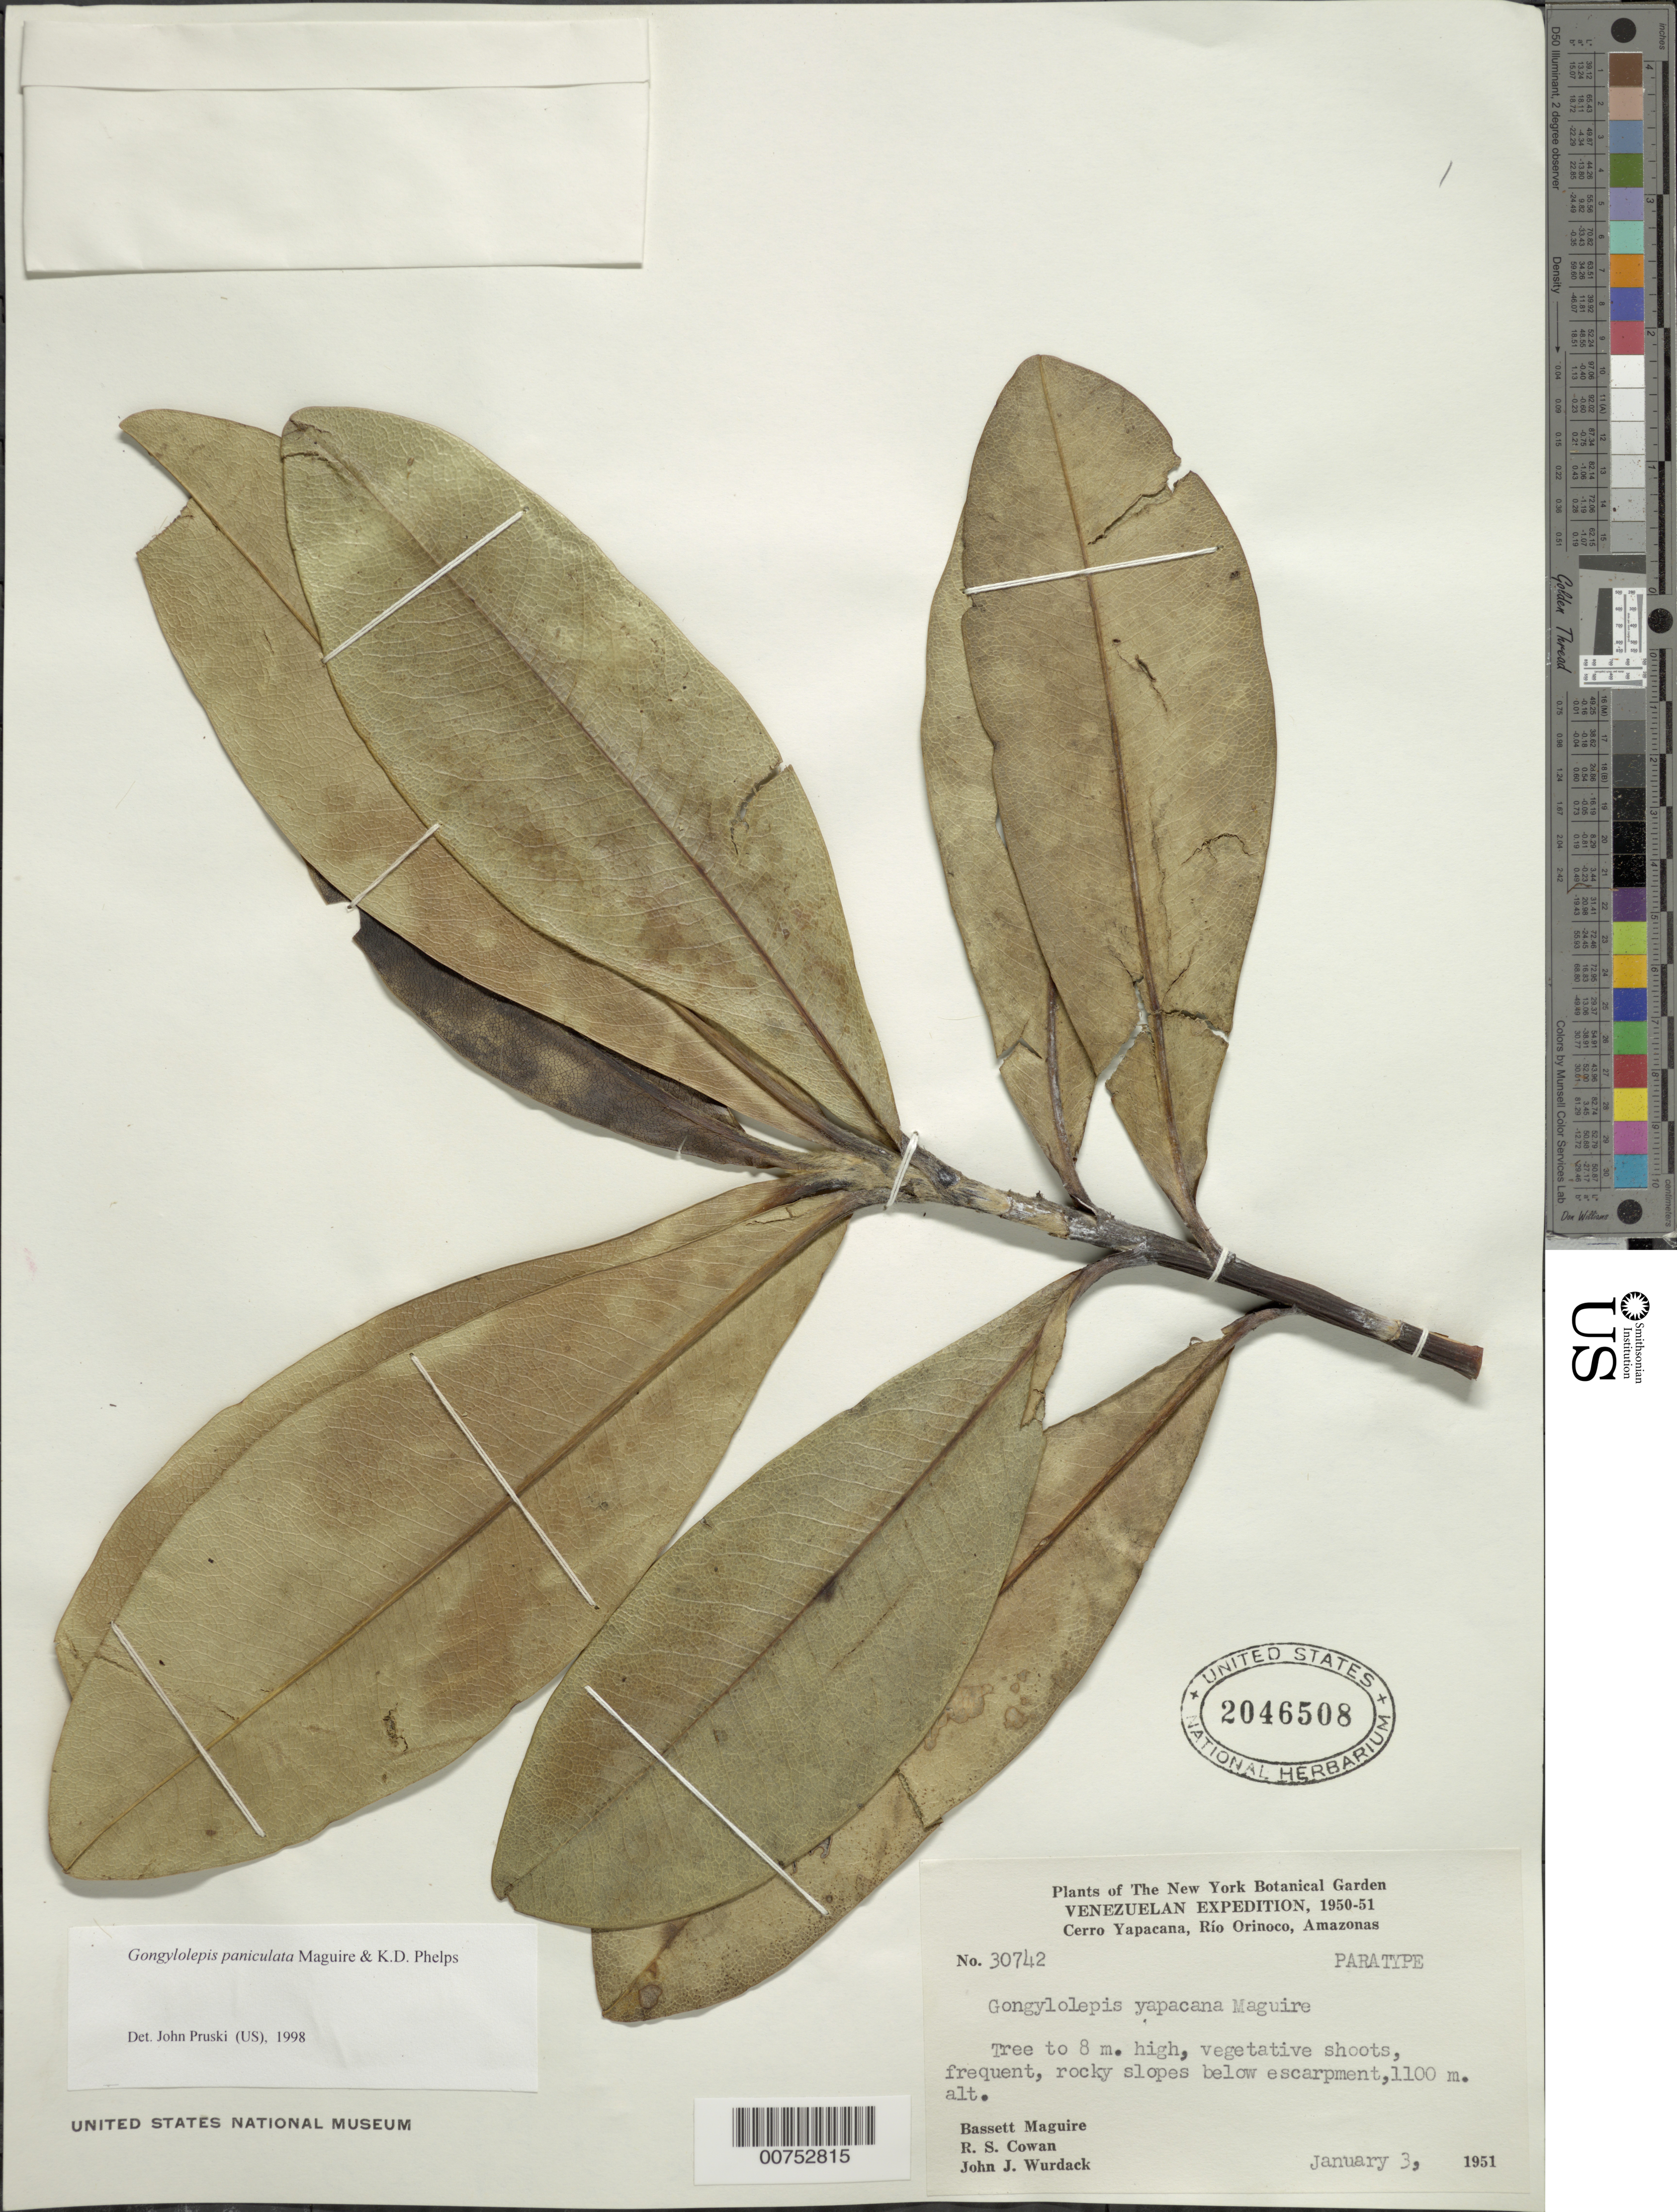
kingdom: Plantae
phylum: Tracheophyta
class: Magnoliopsida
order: Asterales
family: Asteraceae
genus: Gongylolepis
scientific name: Gongylolepis paniculata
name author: Maguire & K.D. Phelps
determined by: Pruski, J. F.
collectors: B. Maguire, R. S. Cowan & J. J. Wurdack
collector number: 30742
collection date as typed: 3-Jan-51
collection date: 1951-01-03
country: Venezuela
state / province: Amazonas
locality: Cerro Yapacána, Río Orinoco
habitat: Rocky slopes below escarpment.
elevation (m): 1100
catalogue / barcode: US 2046508